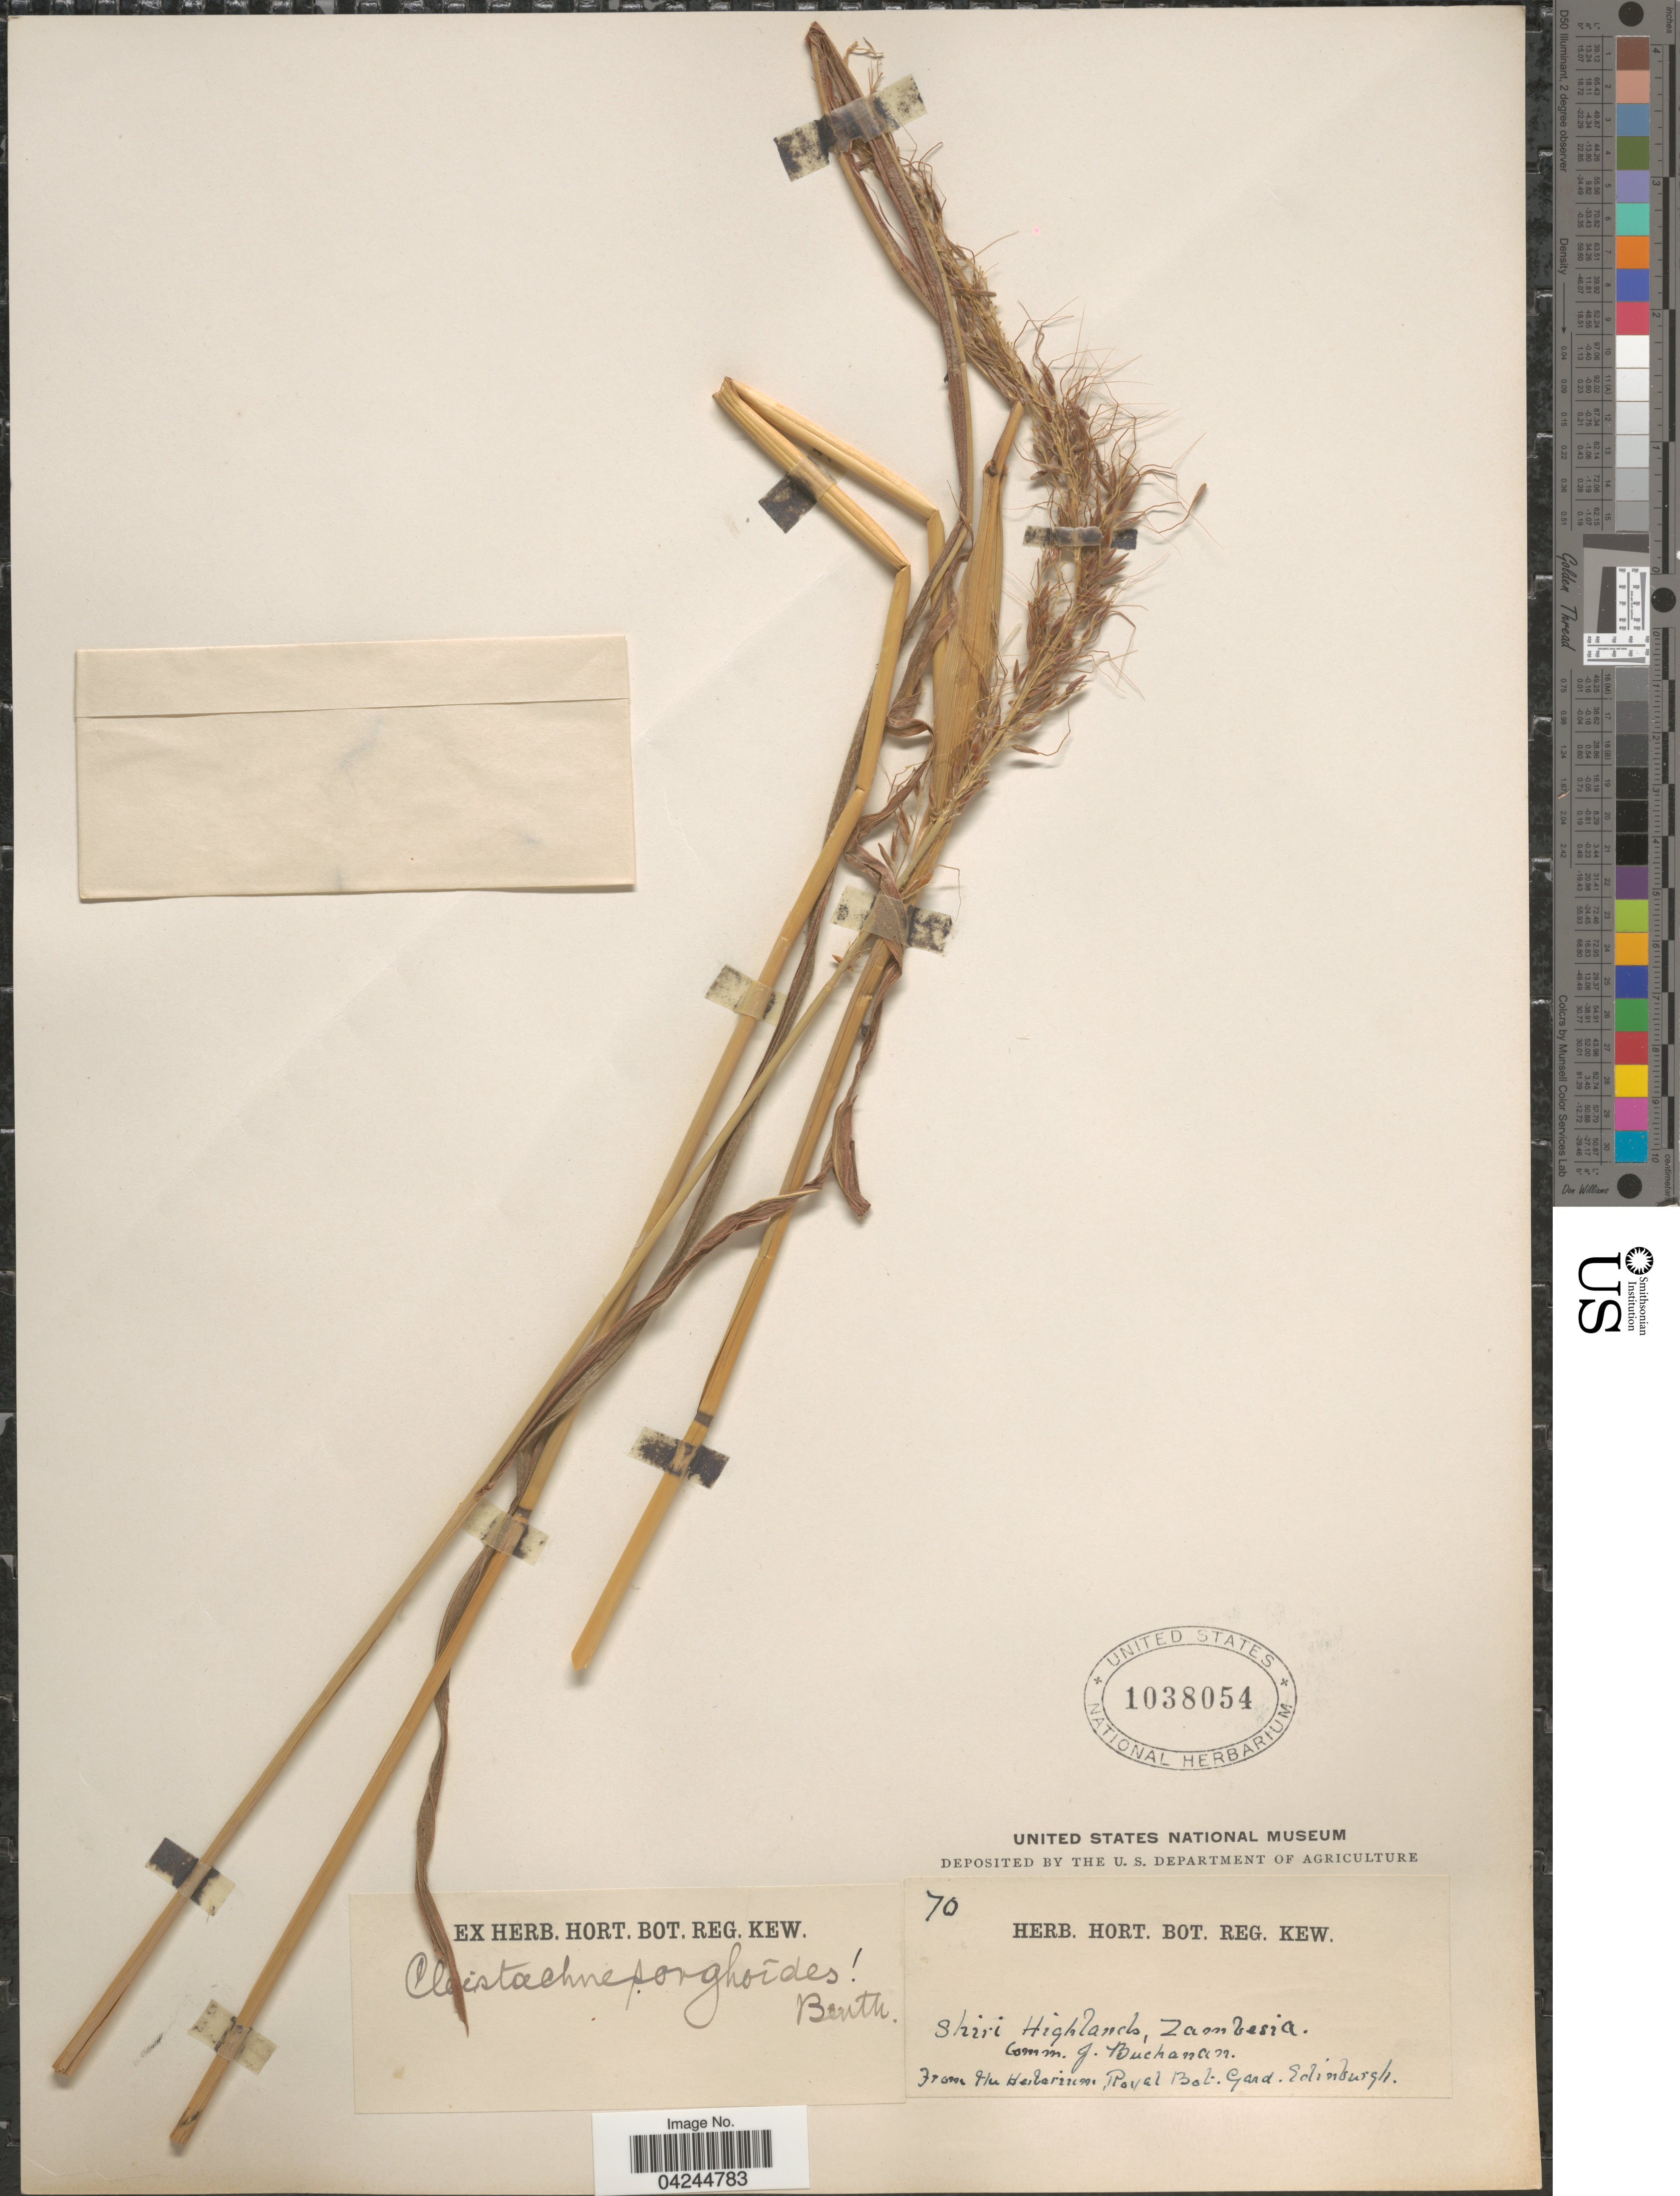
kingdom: Plantae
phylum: Tracheophyta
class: Liliopsida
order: Poales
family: Poaceae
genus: Cleistachne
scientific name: Cleistachne sorghoides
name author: Benth.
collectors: ex herb. Hort. Reg. Kew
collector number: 70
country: Mozambique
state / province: Zambezia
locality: Shiri Highlands, Zambesia.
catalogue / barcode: US 1038054